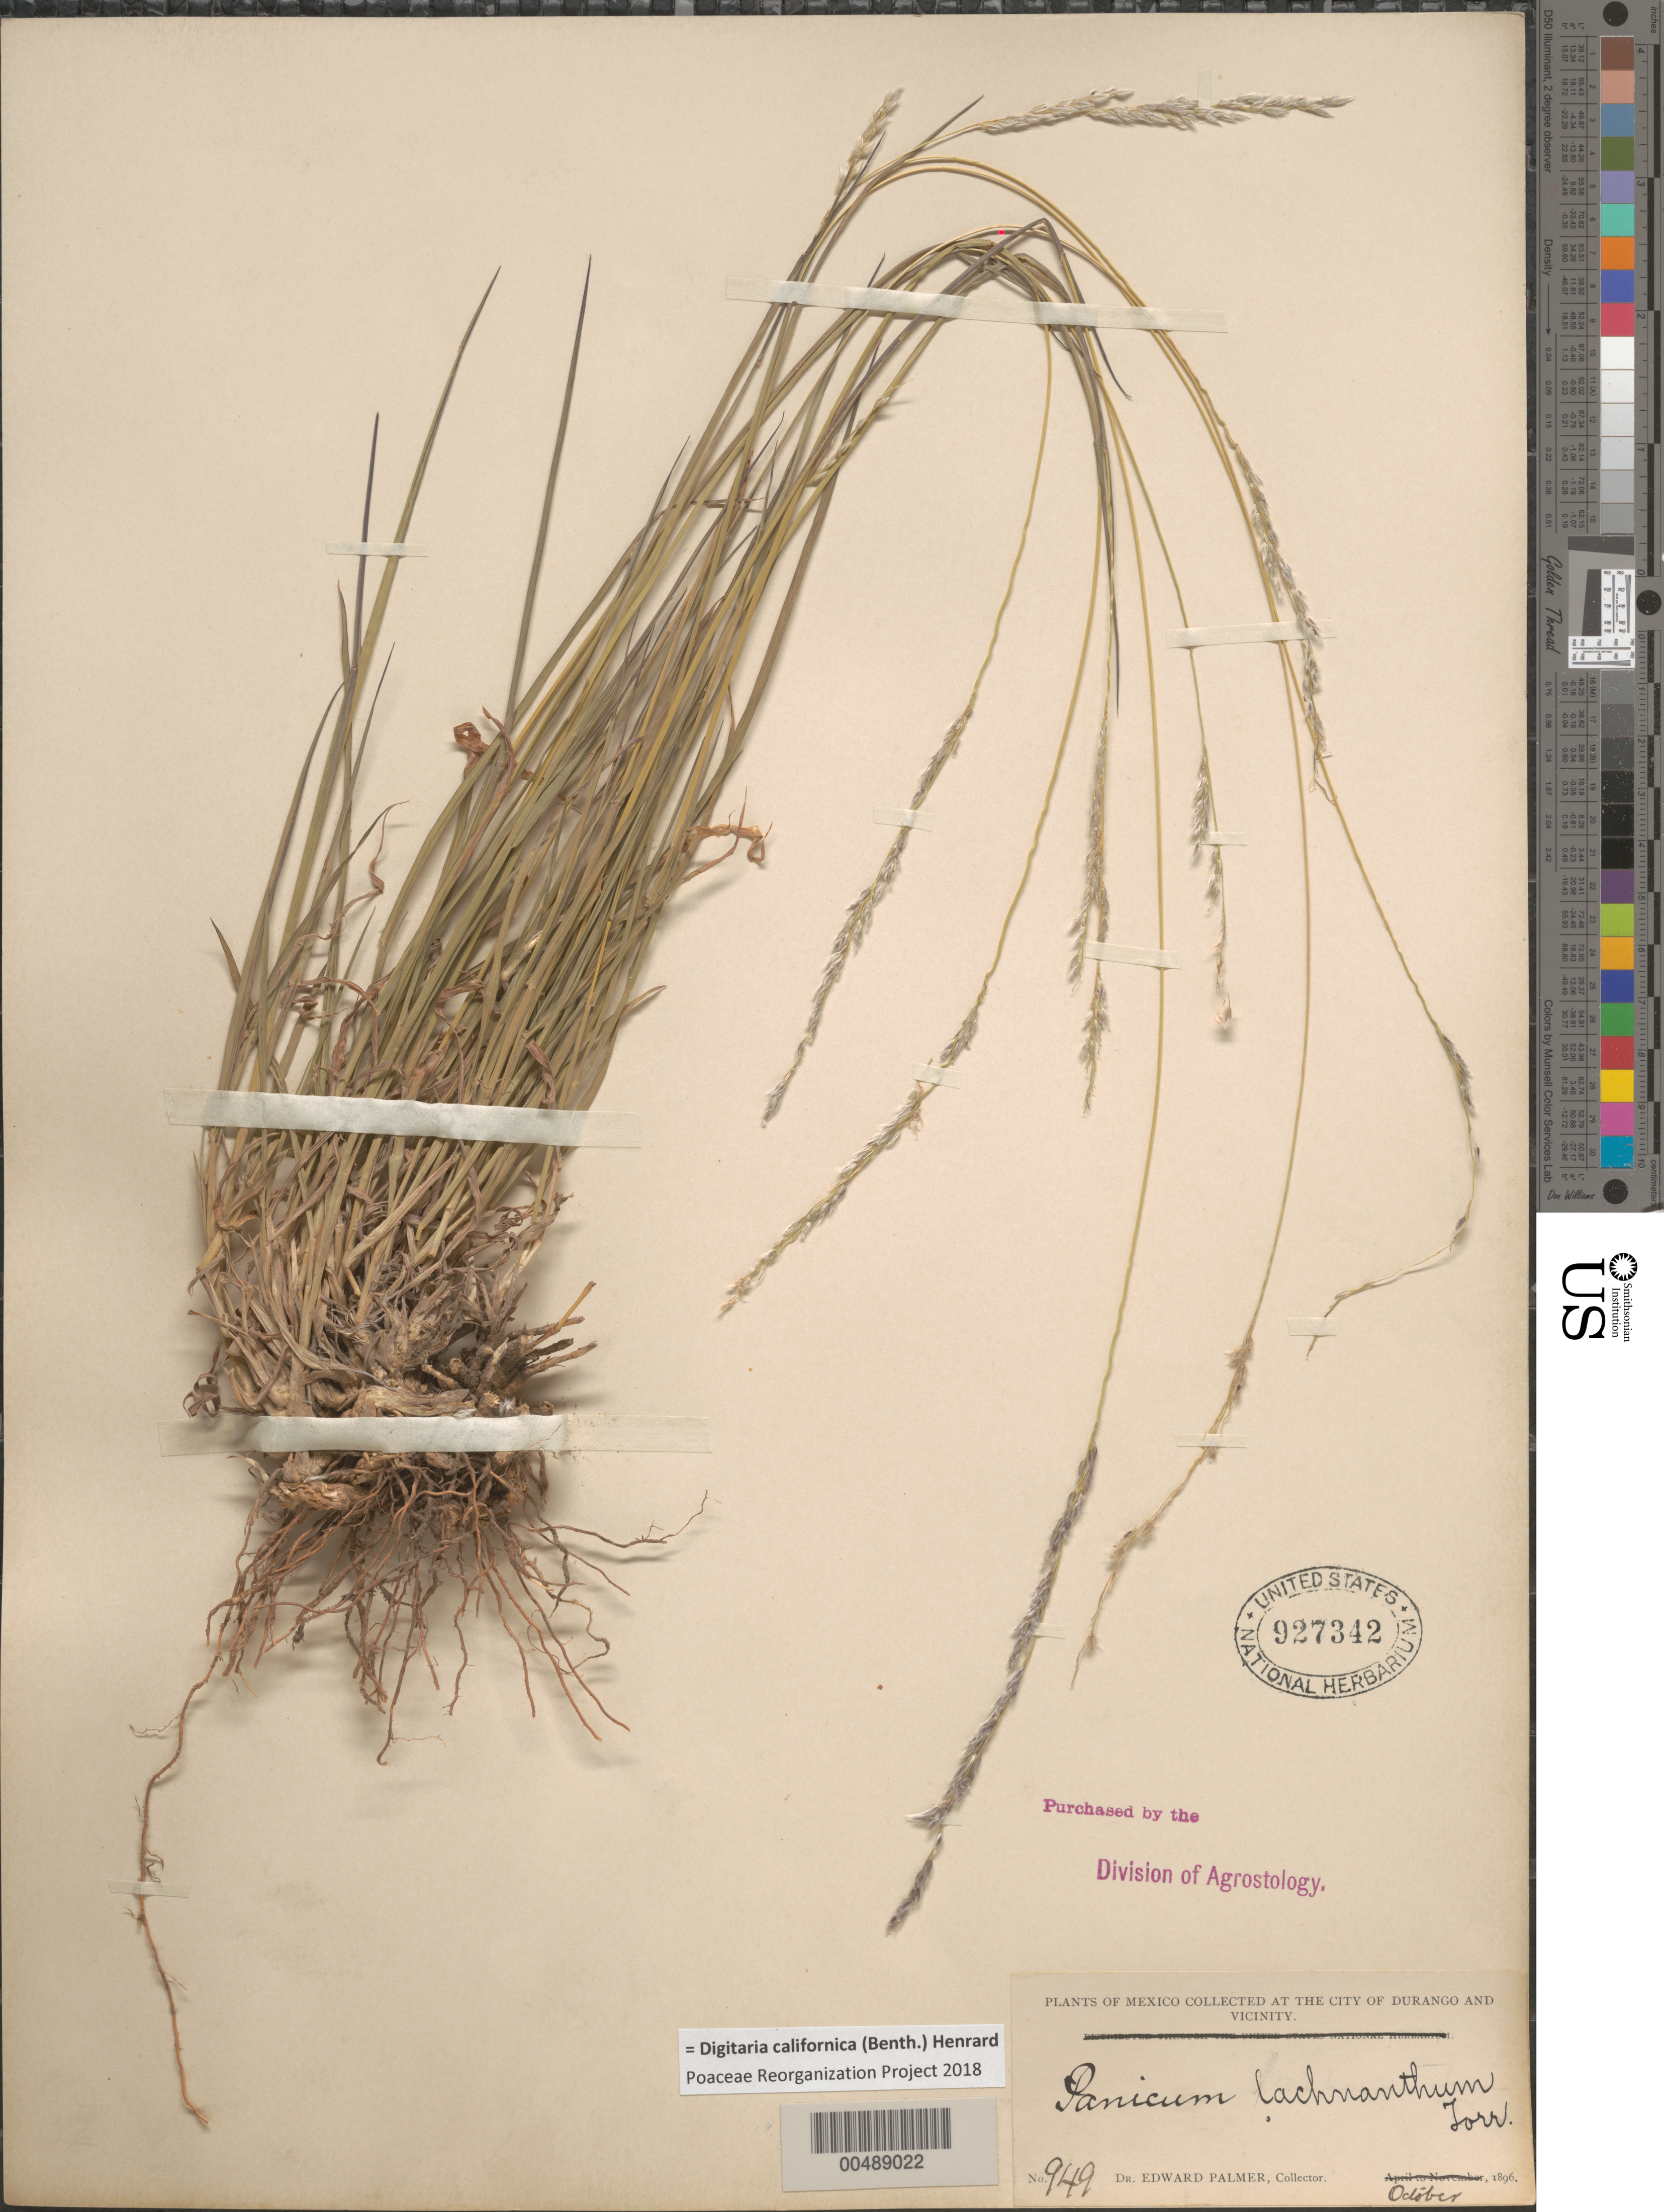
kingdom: Plantae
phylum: Tracheophyta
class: Liliopsida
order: Poales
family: Poaceae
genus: Digitaria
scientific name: Digitaria californica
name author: (Benth.) Henr.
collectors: E. Palmer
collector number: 949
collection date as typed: Oct 1896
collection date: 1896-10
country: Mexico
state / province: Durango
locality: In the city of Durango and vicinity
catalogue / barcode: US 927342